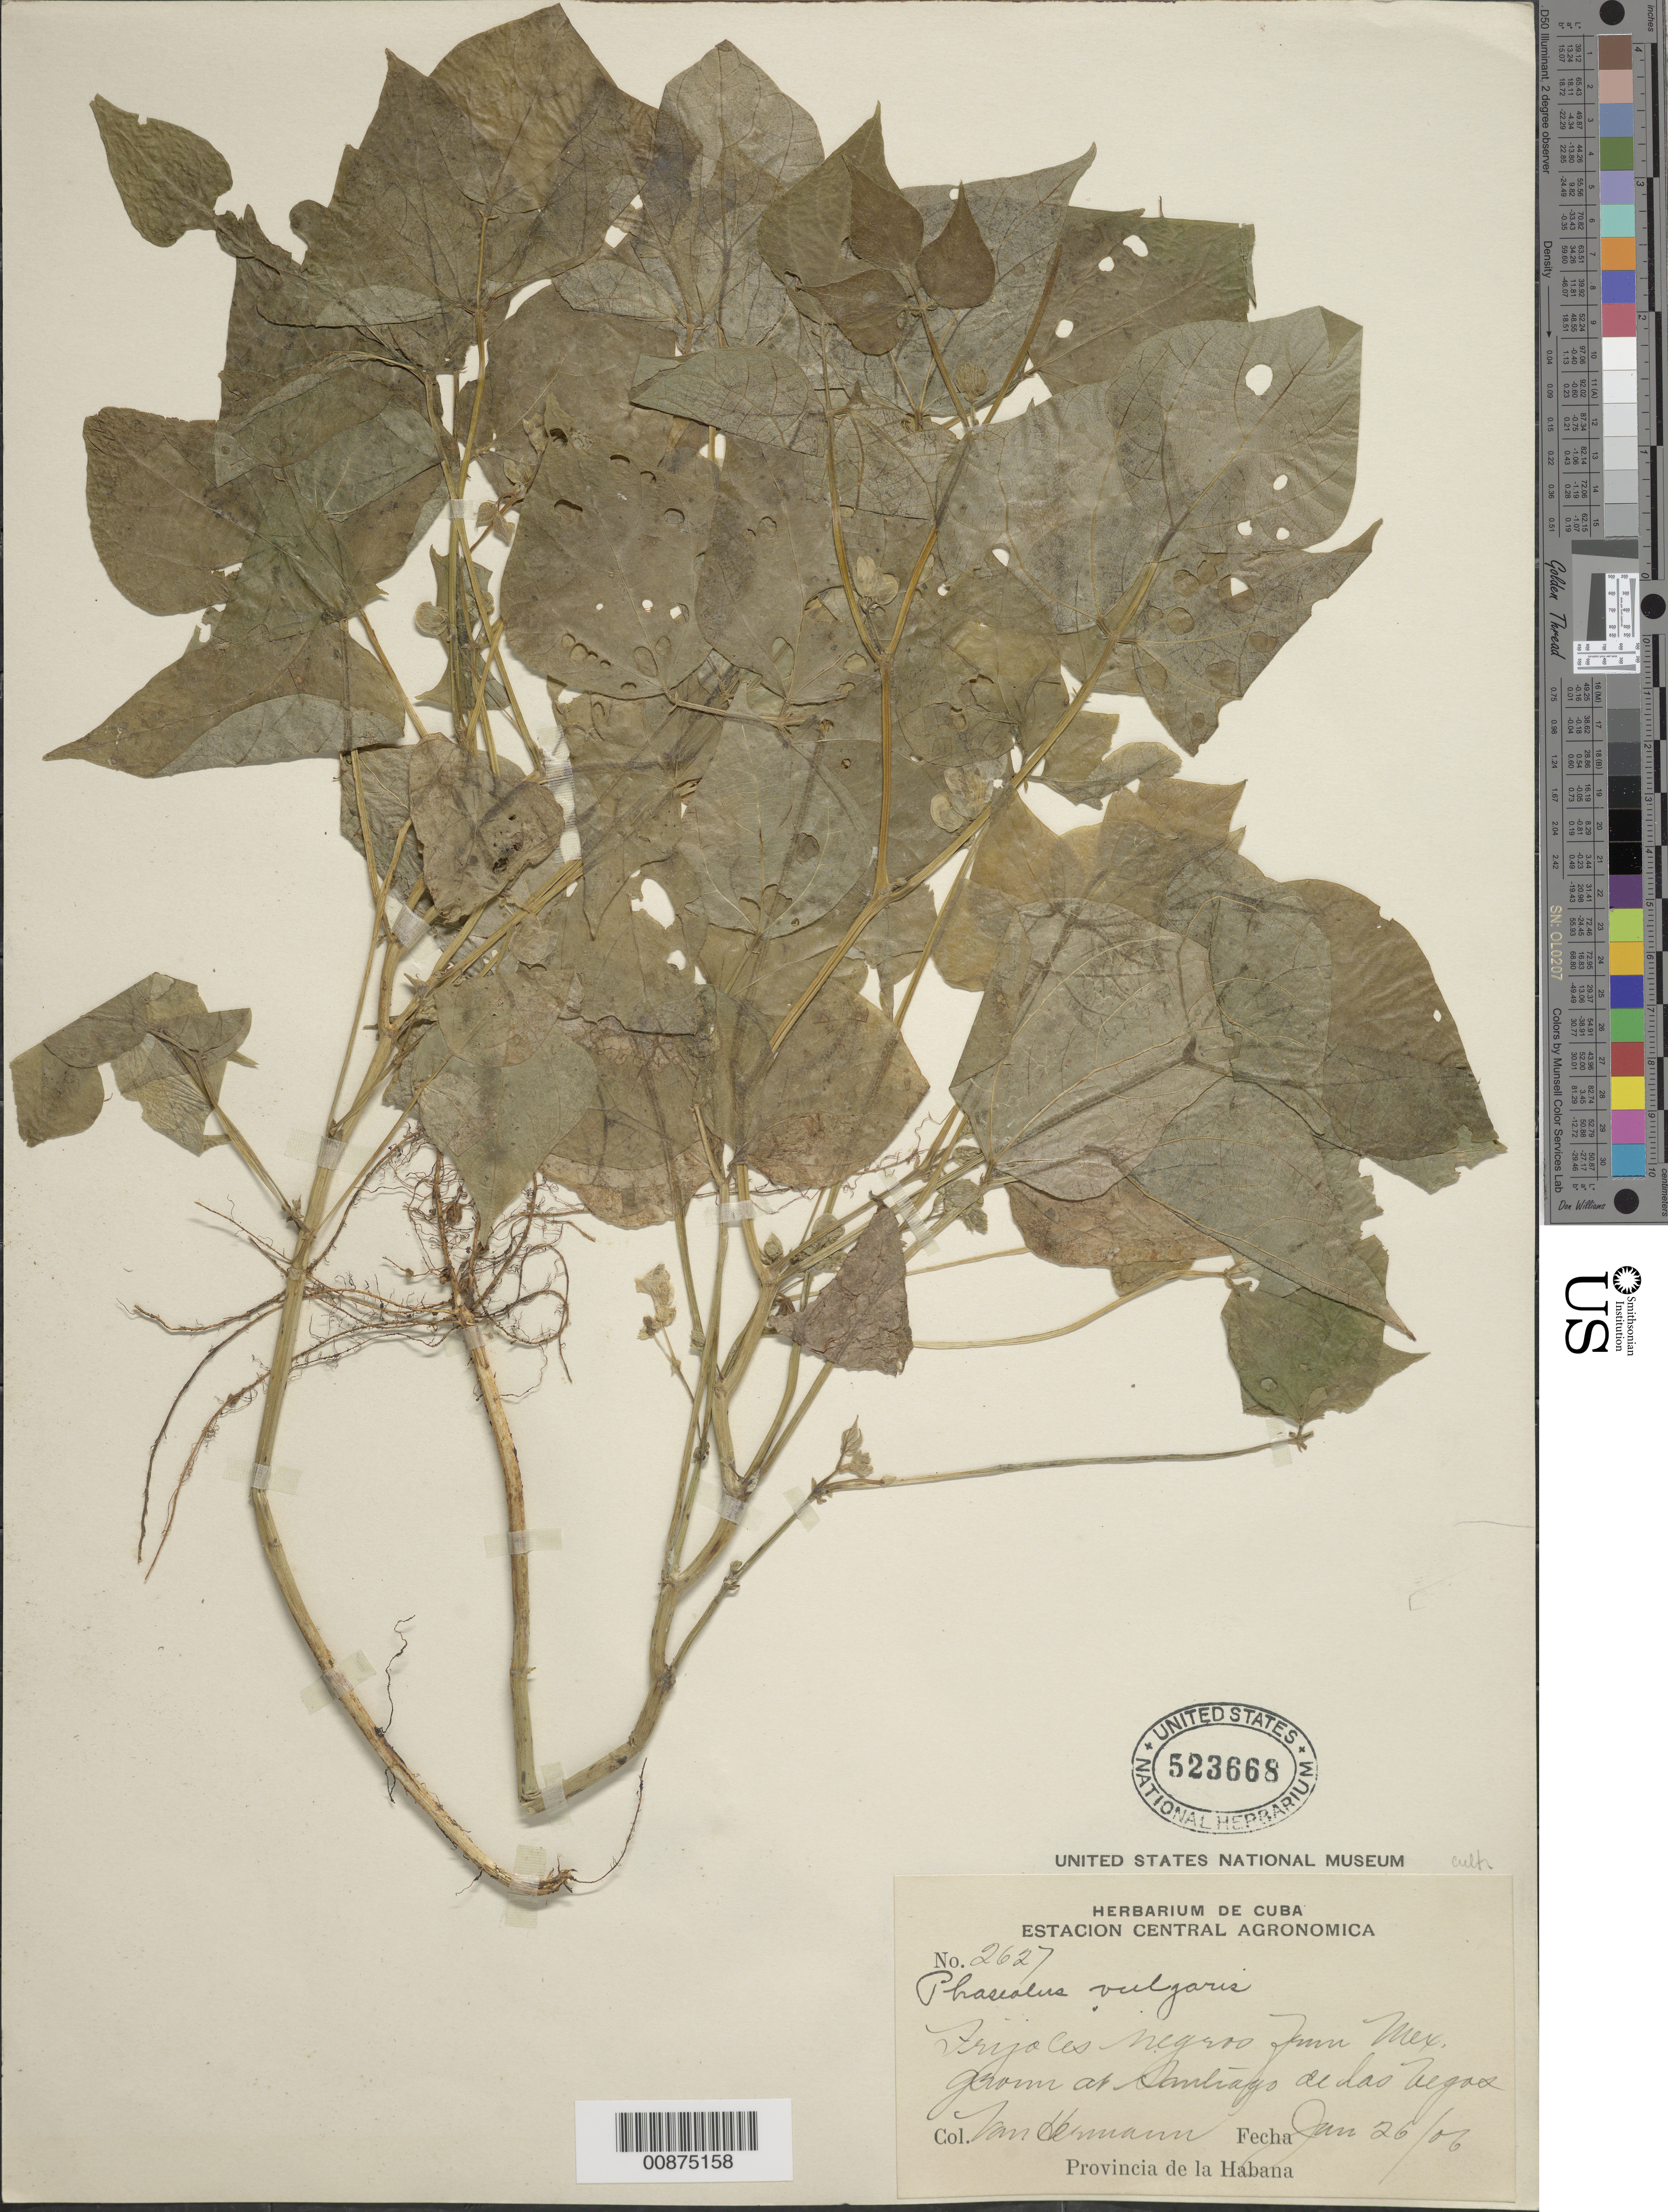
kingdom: Plantae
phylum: Tracheophyta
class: Magnoliopsida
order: Fabales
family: Fabaceae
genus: Phaseolus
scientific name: Phaseolus vulgaris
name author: L.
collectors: H. A. Van Hermann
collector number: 2627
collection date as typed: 26 Jan 1906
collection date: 1906-01-26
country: Cuba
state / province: La Habana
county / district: Municipio Boyeros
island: Cuba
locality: Santiago de las Vegas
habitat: Cultivated in herbarium ground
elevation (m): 97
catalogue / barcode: US 523668